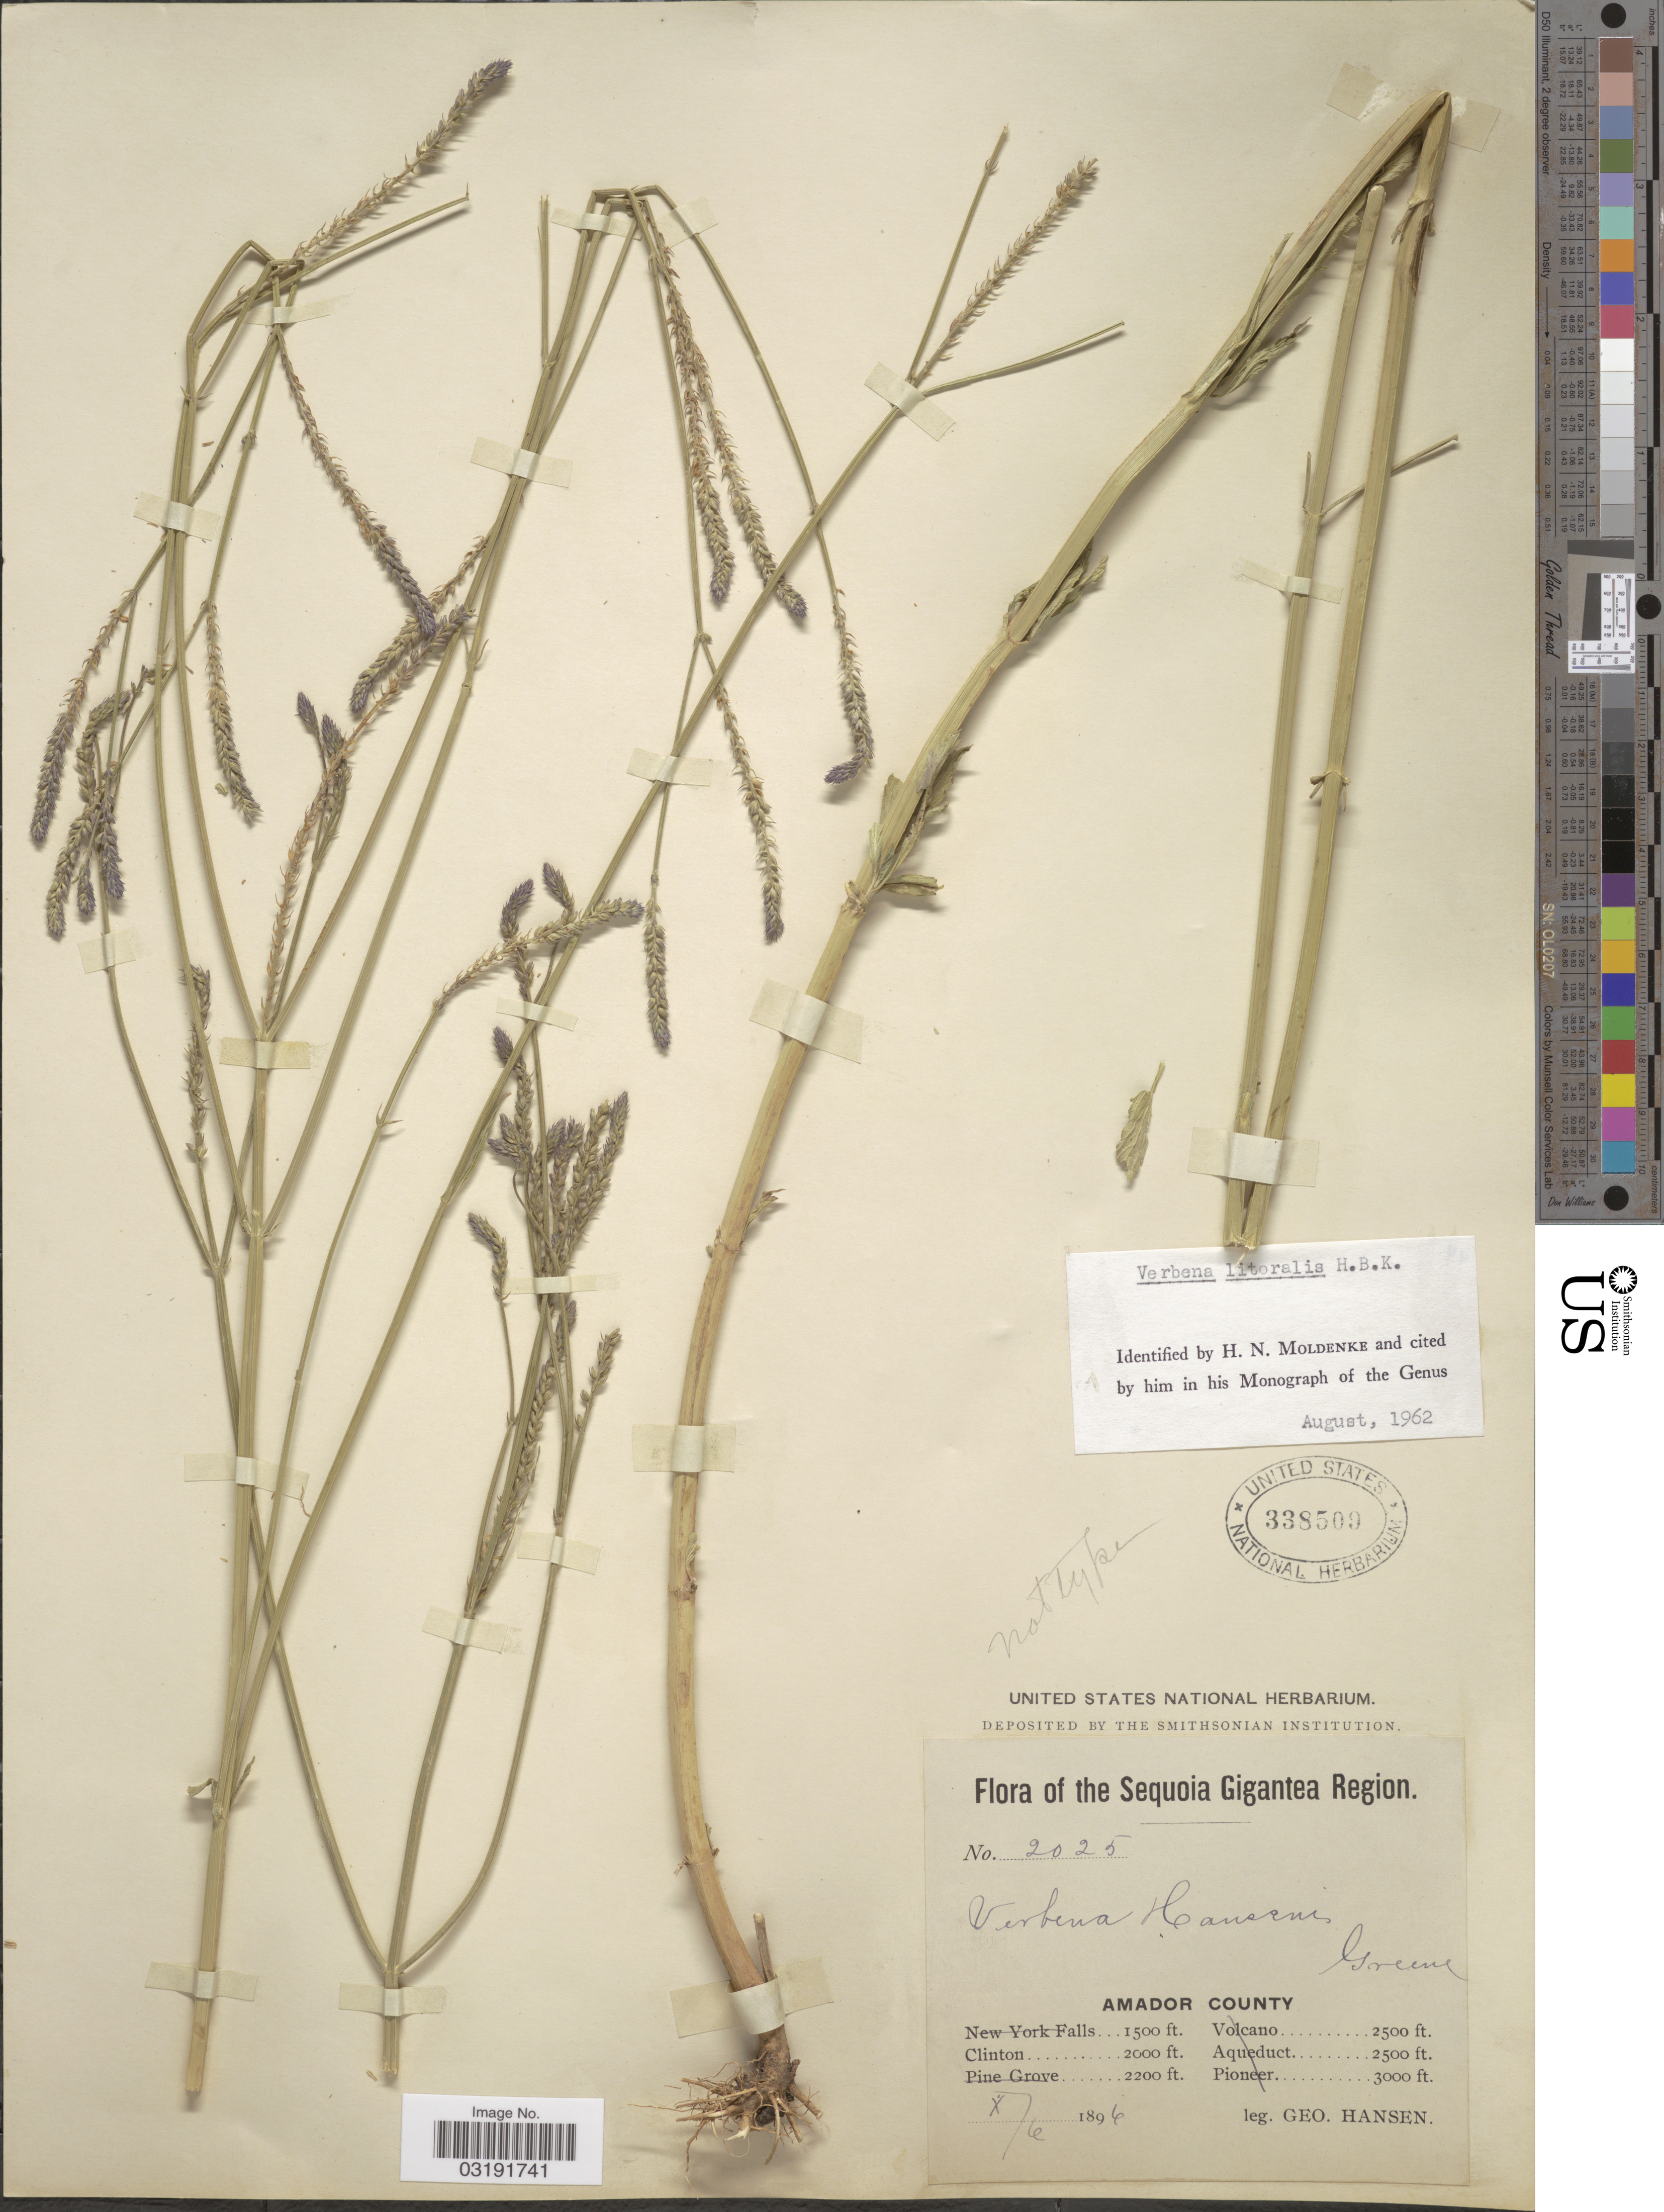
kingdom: Plantae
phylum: Tracheophyta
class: Magnoliopsida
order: Lamiales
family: Verbenaceae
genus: Verbena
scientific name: Verbena litoralis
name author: Kunth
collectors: G. Hansen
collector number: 2025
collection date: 1896-10-06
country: United States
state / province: California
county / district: Amador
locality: Sequoia Gigantea Region. Amador County. Clinton.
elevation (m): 610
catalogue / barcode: US 338509